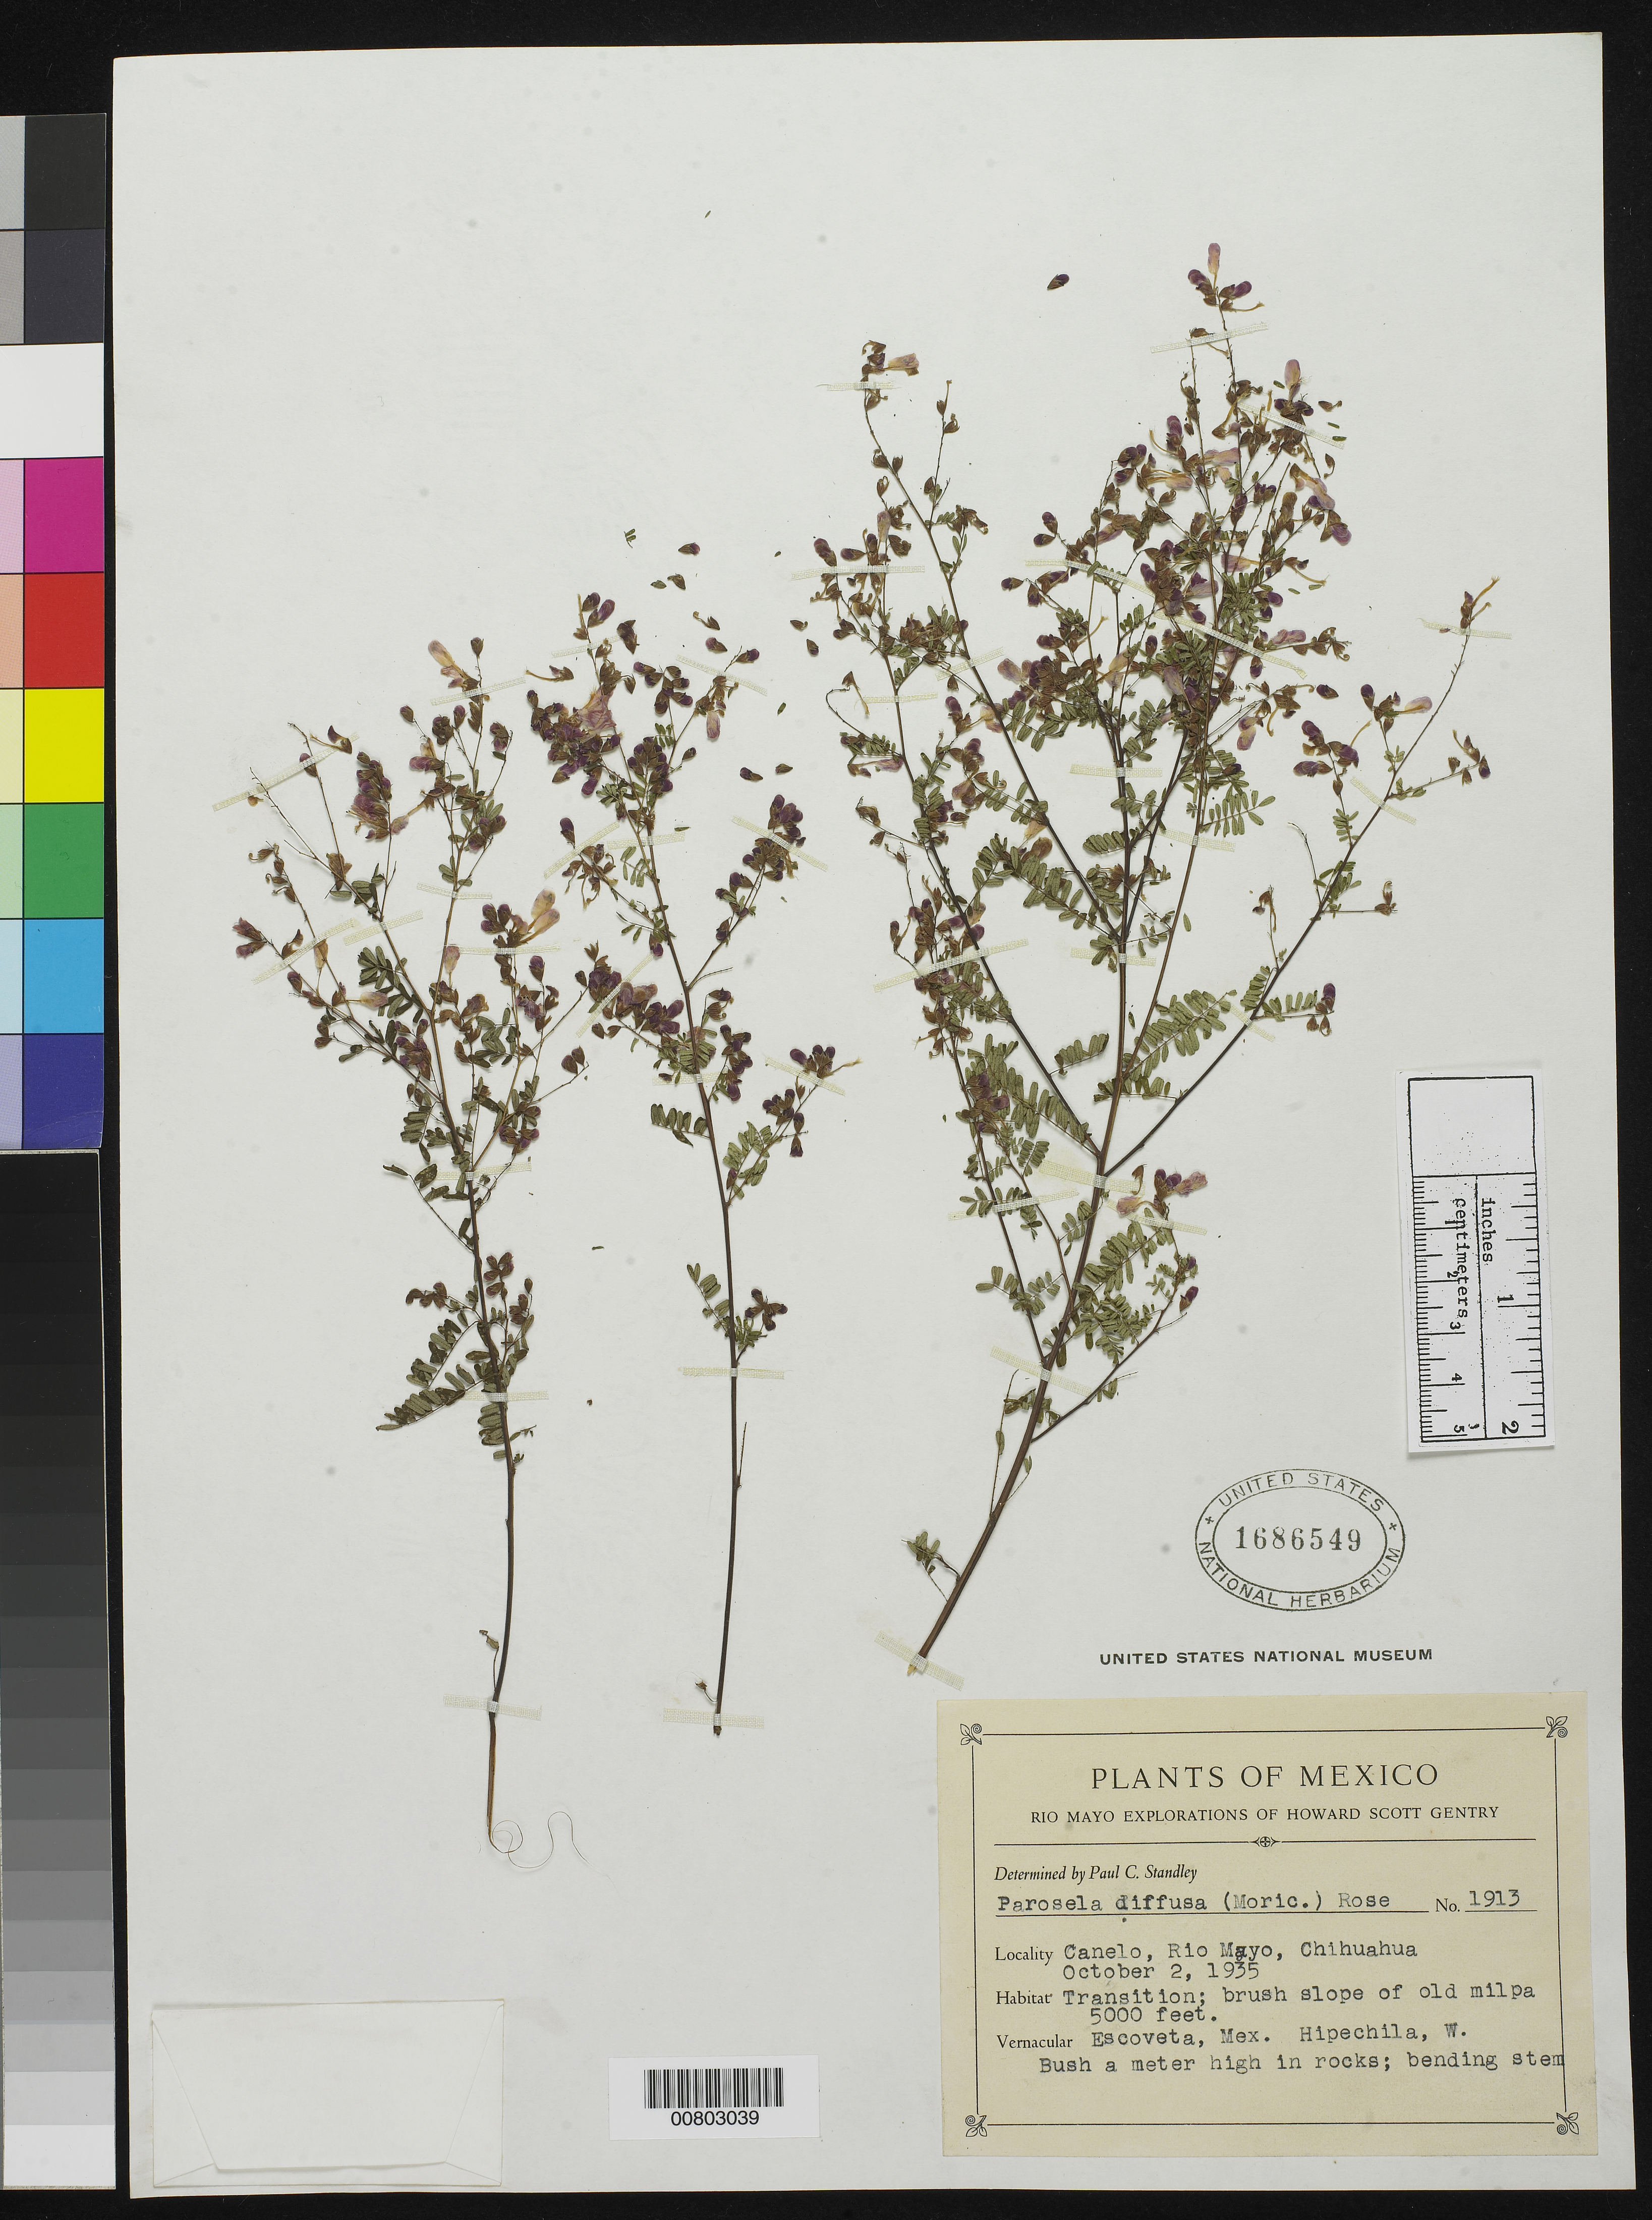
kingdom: Plantae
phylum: Tracheophyta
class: Magnoliopsida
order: Fabales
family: Fabaceae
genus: Marina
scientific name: Marina diffusa var. diffusa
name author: (Moric.) Barneby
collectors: H. S. Gentry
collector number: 1913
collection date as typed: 02 Oct 1935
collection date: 1935-10-02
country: Mexico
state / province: Chihuahua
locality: Canelo, Rio Mayo, Chihuahua.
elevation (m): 1524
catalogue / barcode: US 1686549